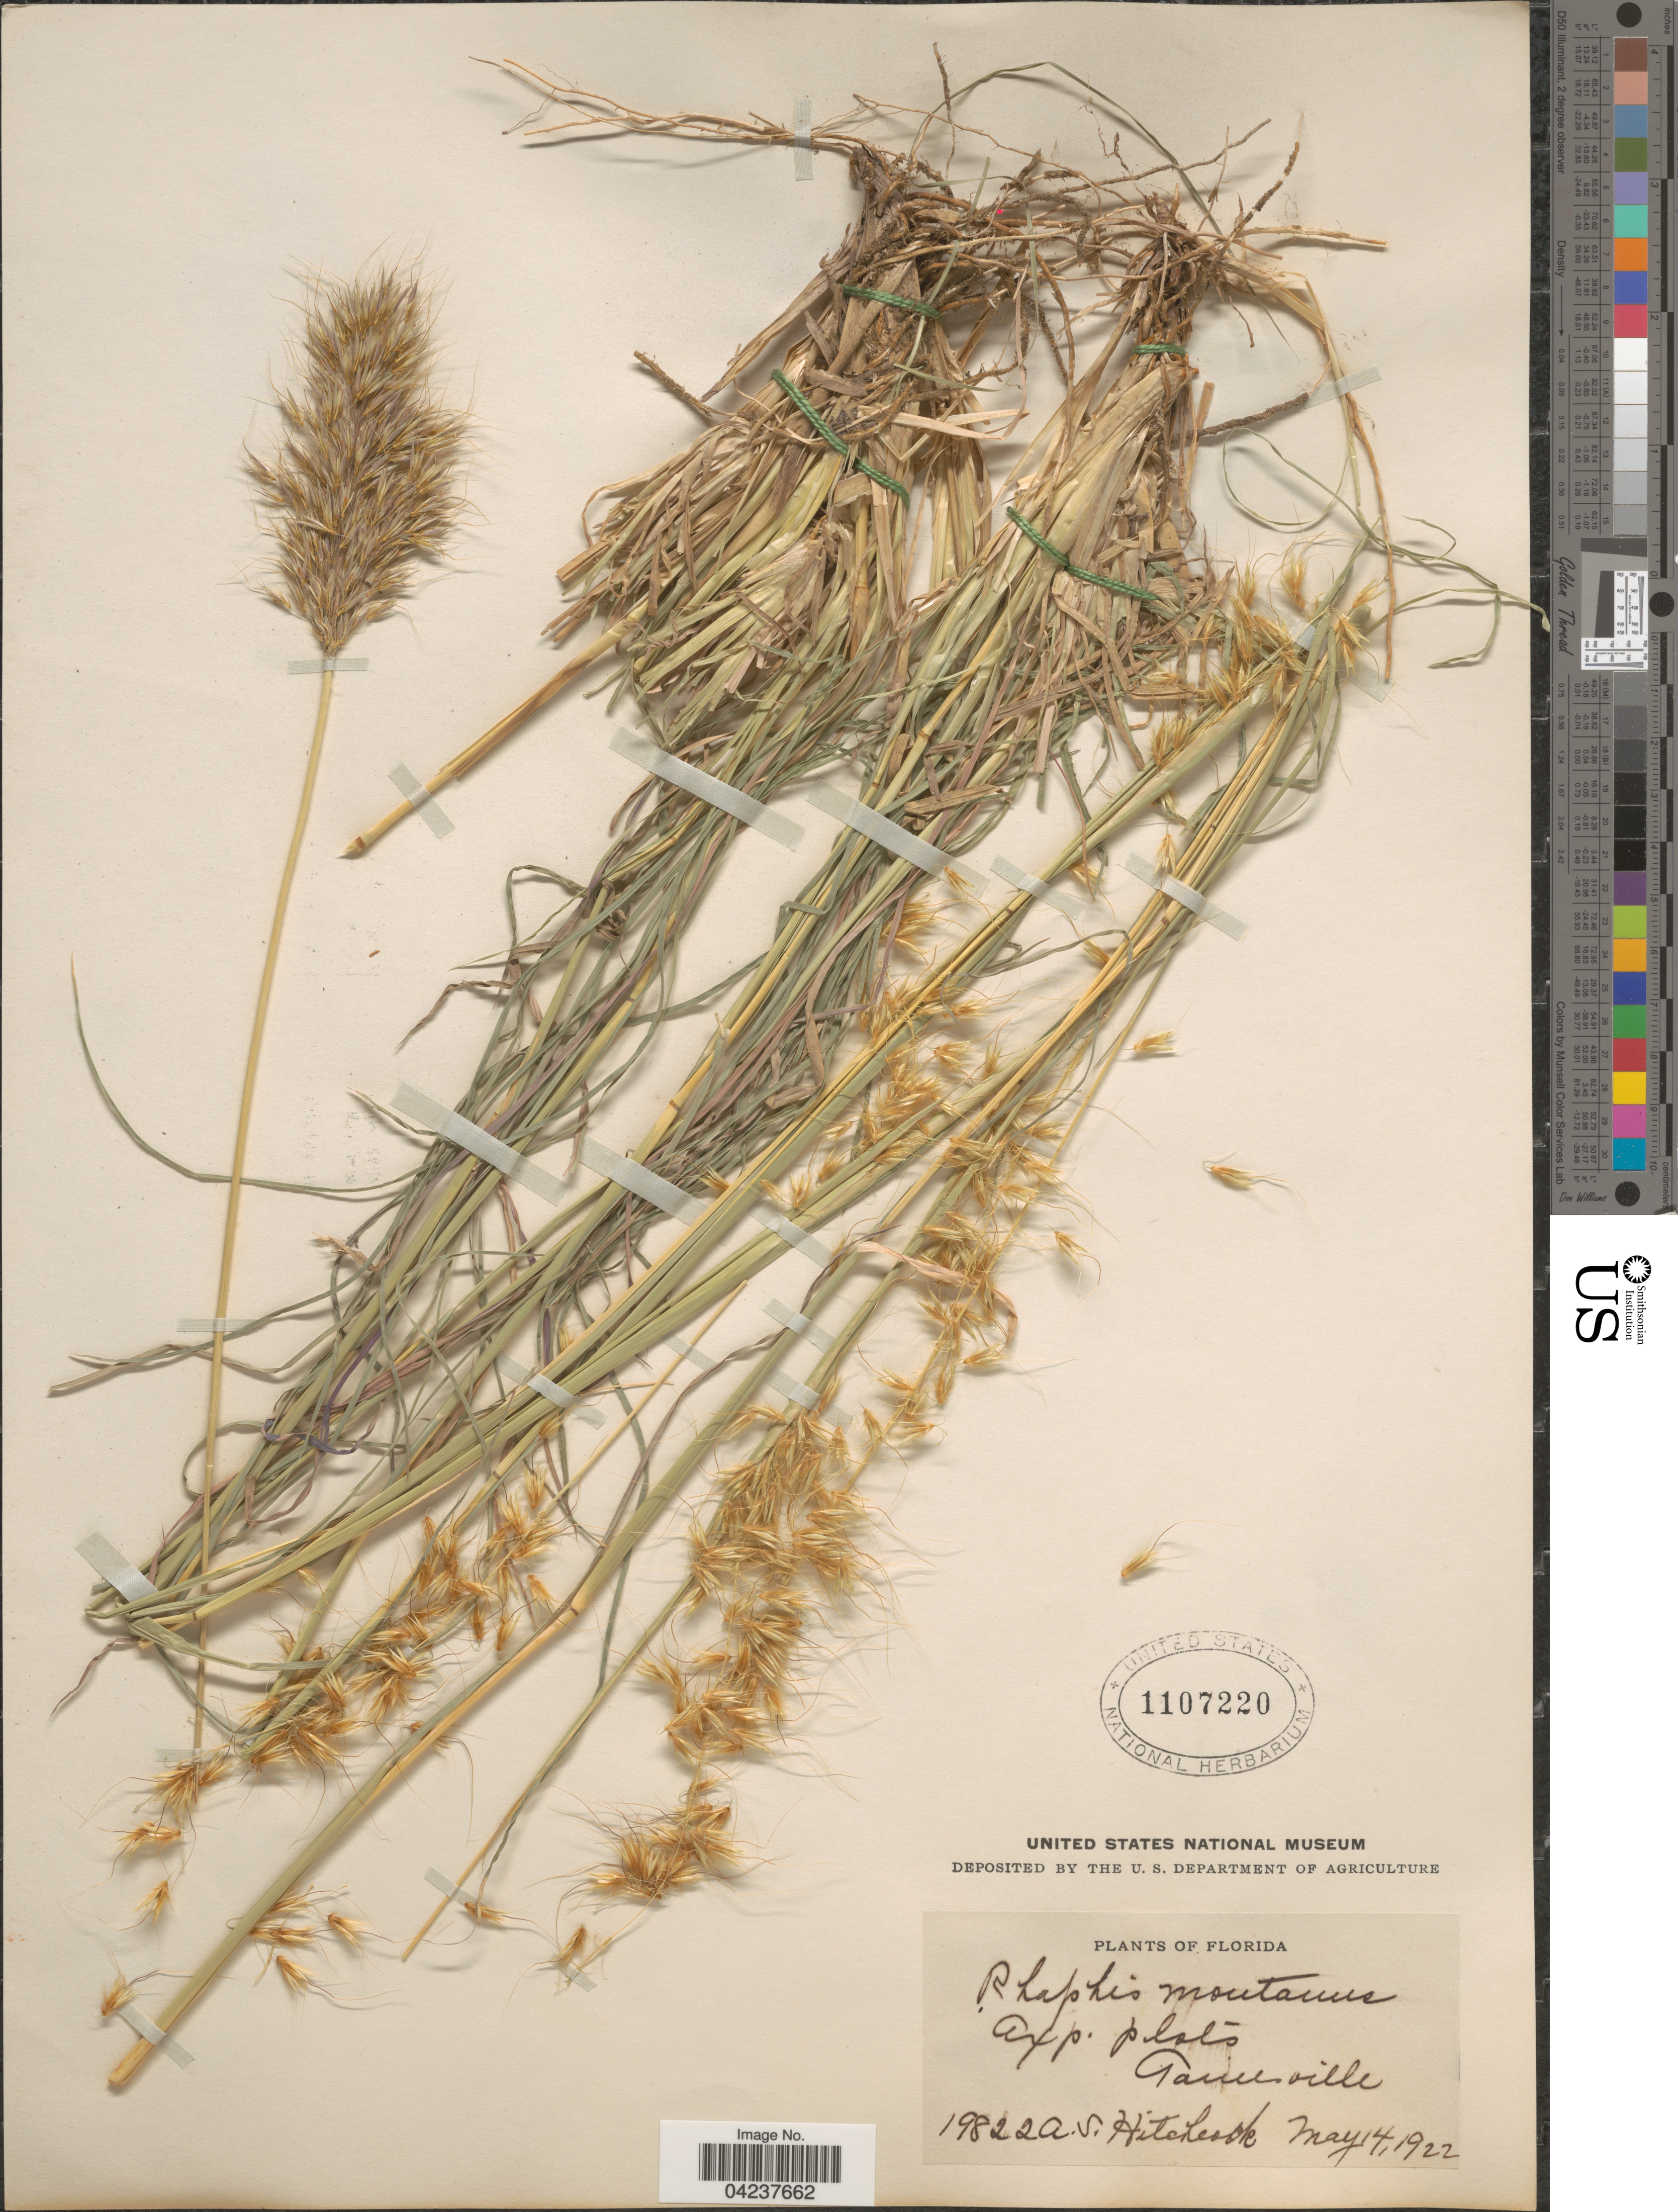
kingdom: Plantae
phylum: Tracheophyta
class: Liliopsida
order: Poales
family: Poaceae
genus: Chrysopogon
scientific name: Chrysopogon fulvus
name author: (Spreng.) Chiov.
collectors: A. S. Hitchcock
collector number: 19822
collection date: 1922-05-14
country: United States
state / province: Florida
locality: Exp. plots. Gainesville.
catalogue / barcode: US 1107220